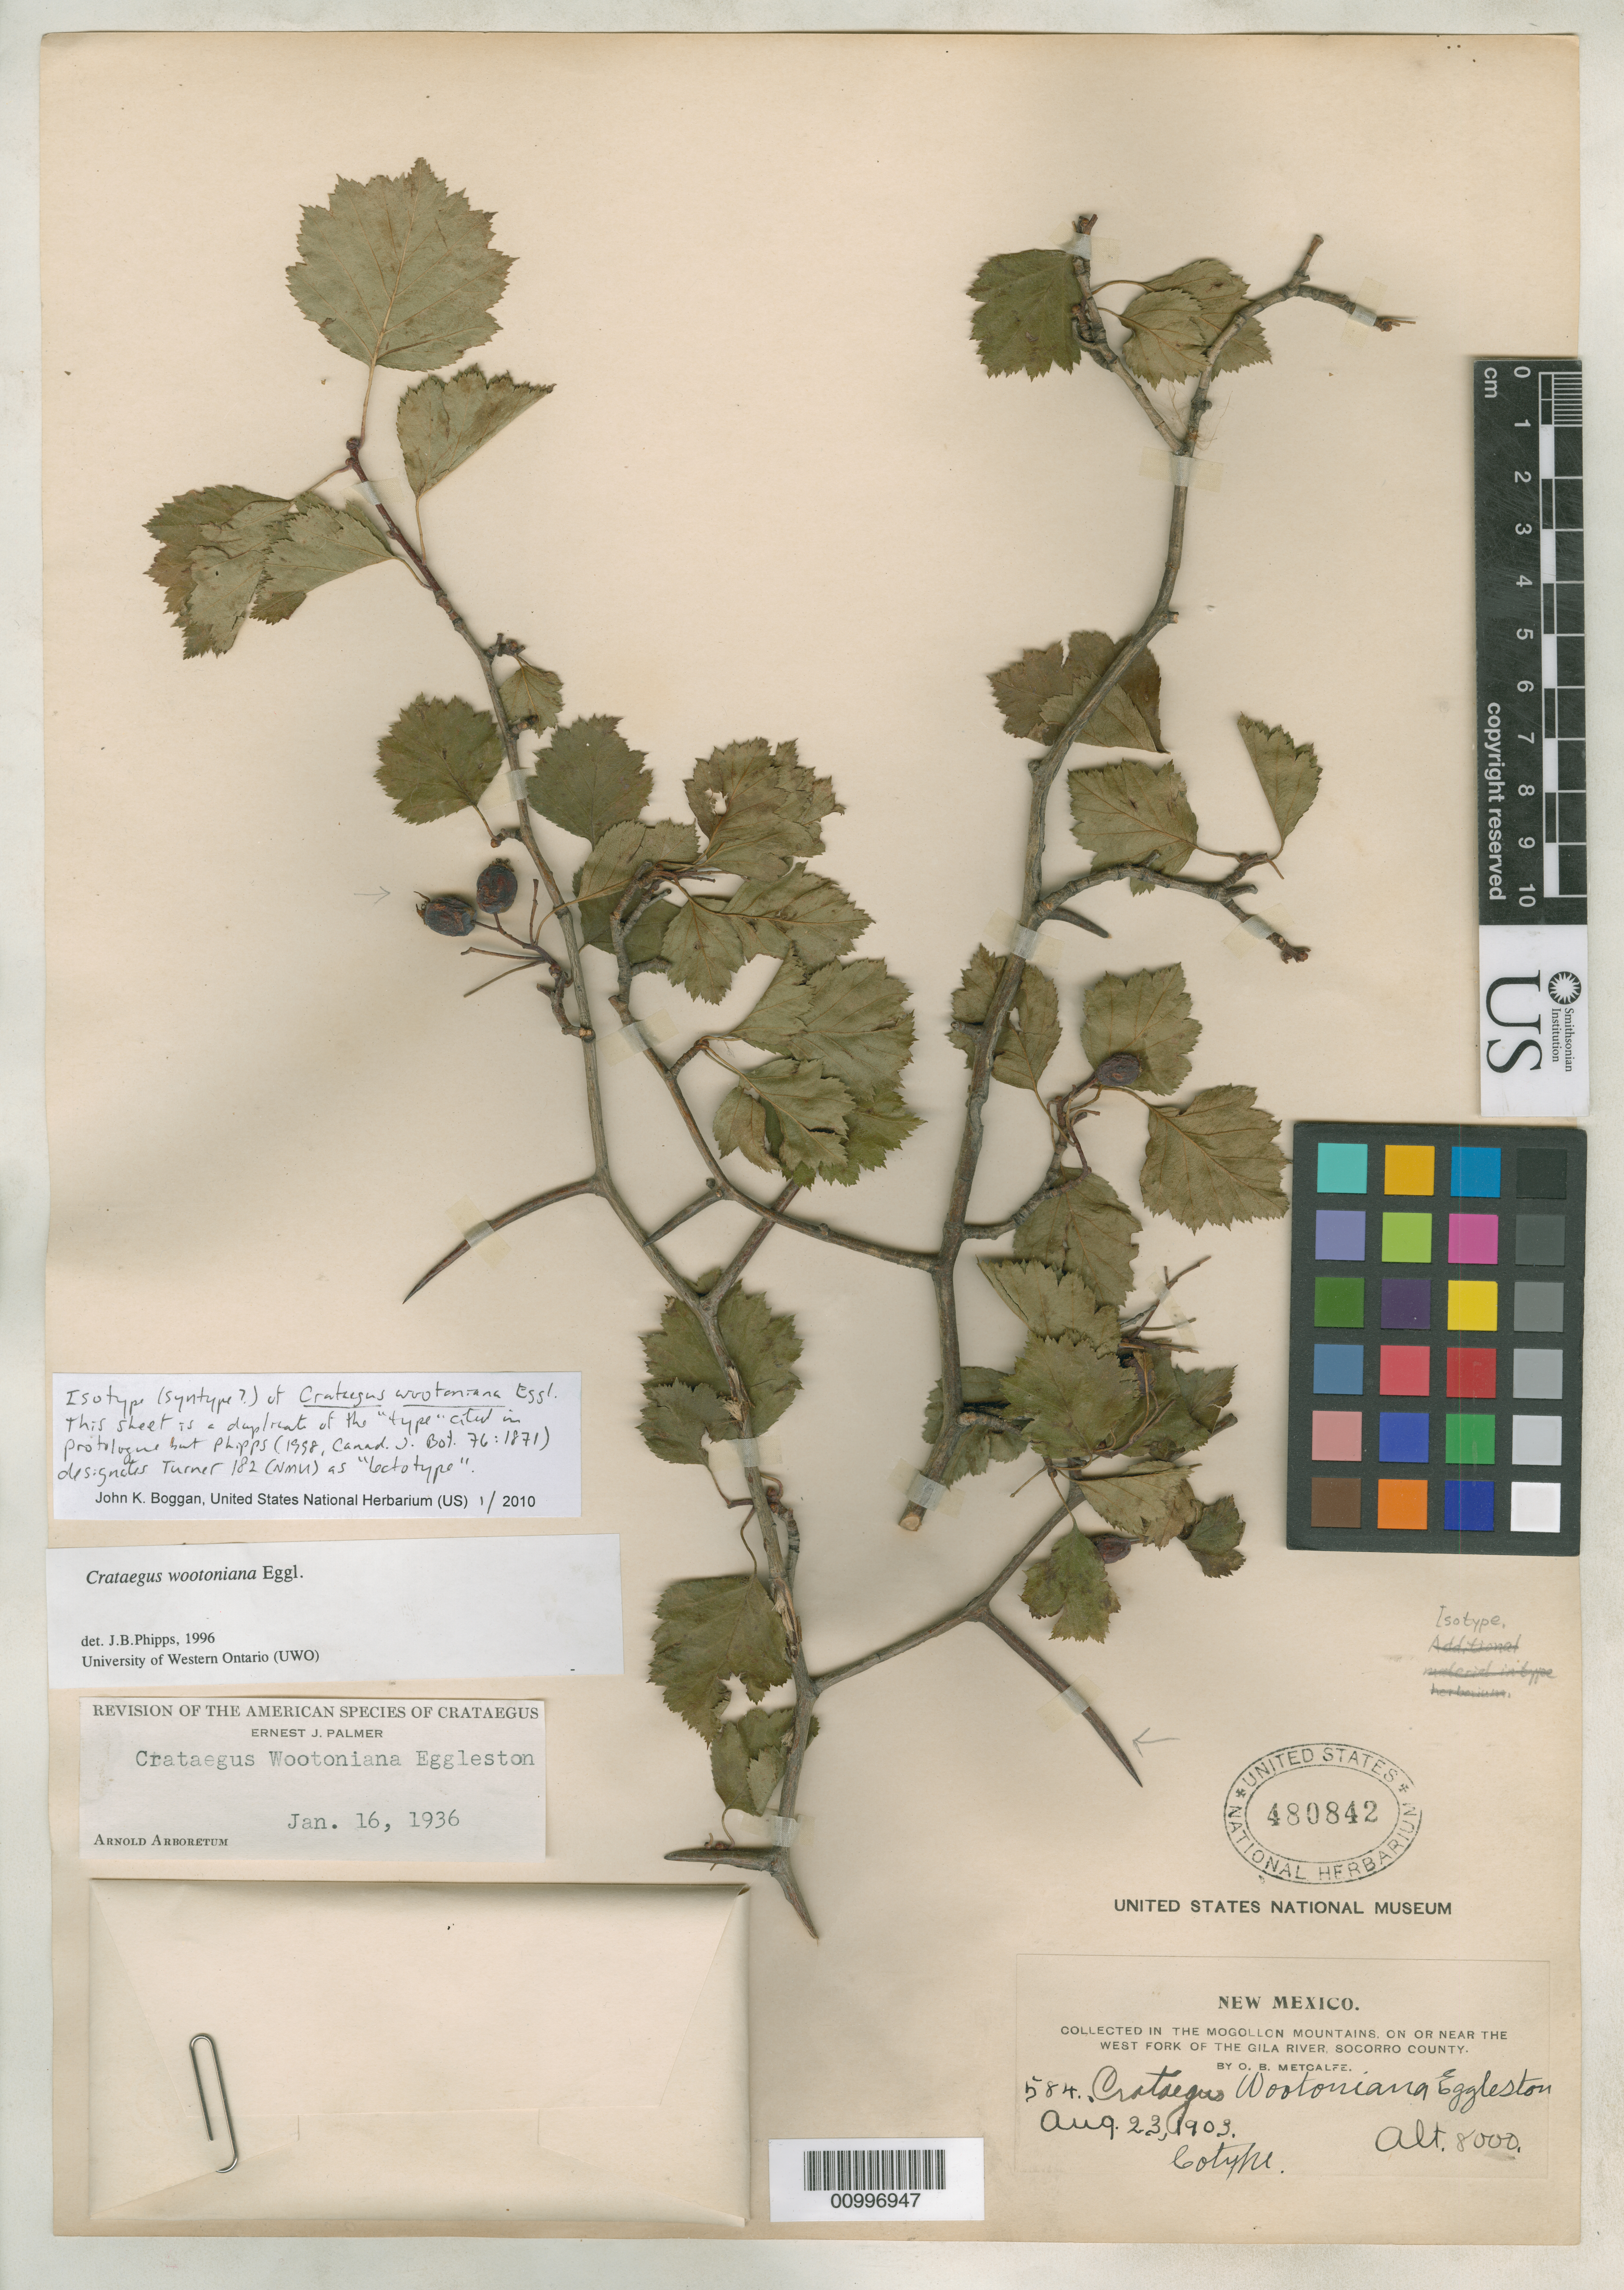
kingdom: Plantae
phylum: Tracheophyta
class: Magnoliopsida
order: Rosales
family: Rosaceae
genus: Crataegus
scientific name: Crataegus wootoniana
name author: Eggl.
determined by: Phipps, James B., (UWO), University of Western Ontario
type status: Isotype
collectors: O. B. Metcalfe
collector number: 584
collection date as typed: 23 Aug 1903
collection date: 1903-08-23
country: United States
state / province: New Mexico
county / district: Socorro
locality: Mongollon Mountains, on or near the west fork of the Gila River, Socorro County.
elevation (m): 2438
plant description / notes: This sheet is a duplicate of the "type" cited in protologue but Phipps (1998, Can. J. Bot. 76(11): 1871) designates Turner 182 (NMU) as "lectotype" without explanation.; "Type" at GH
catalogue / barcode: US 480842